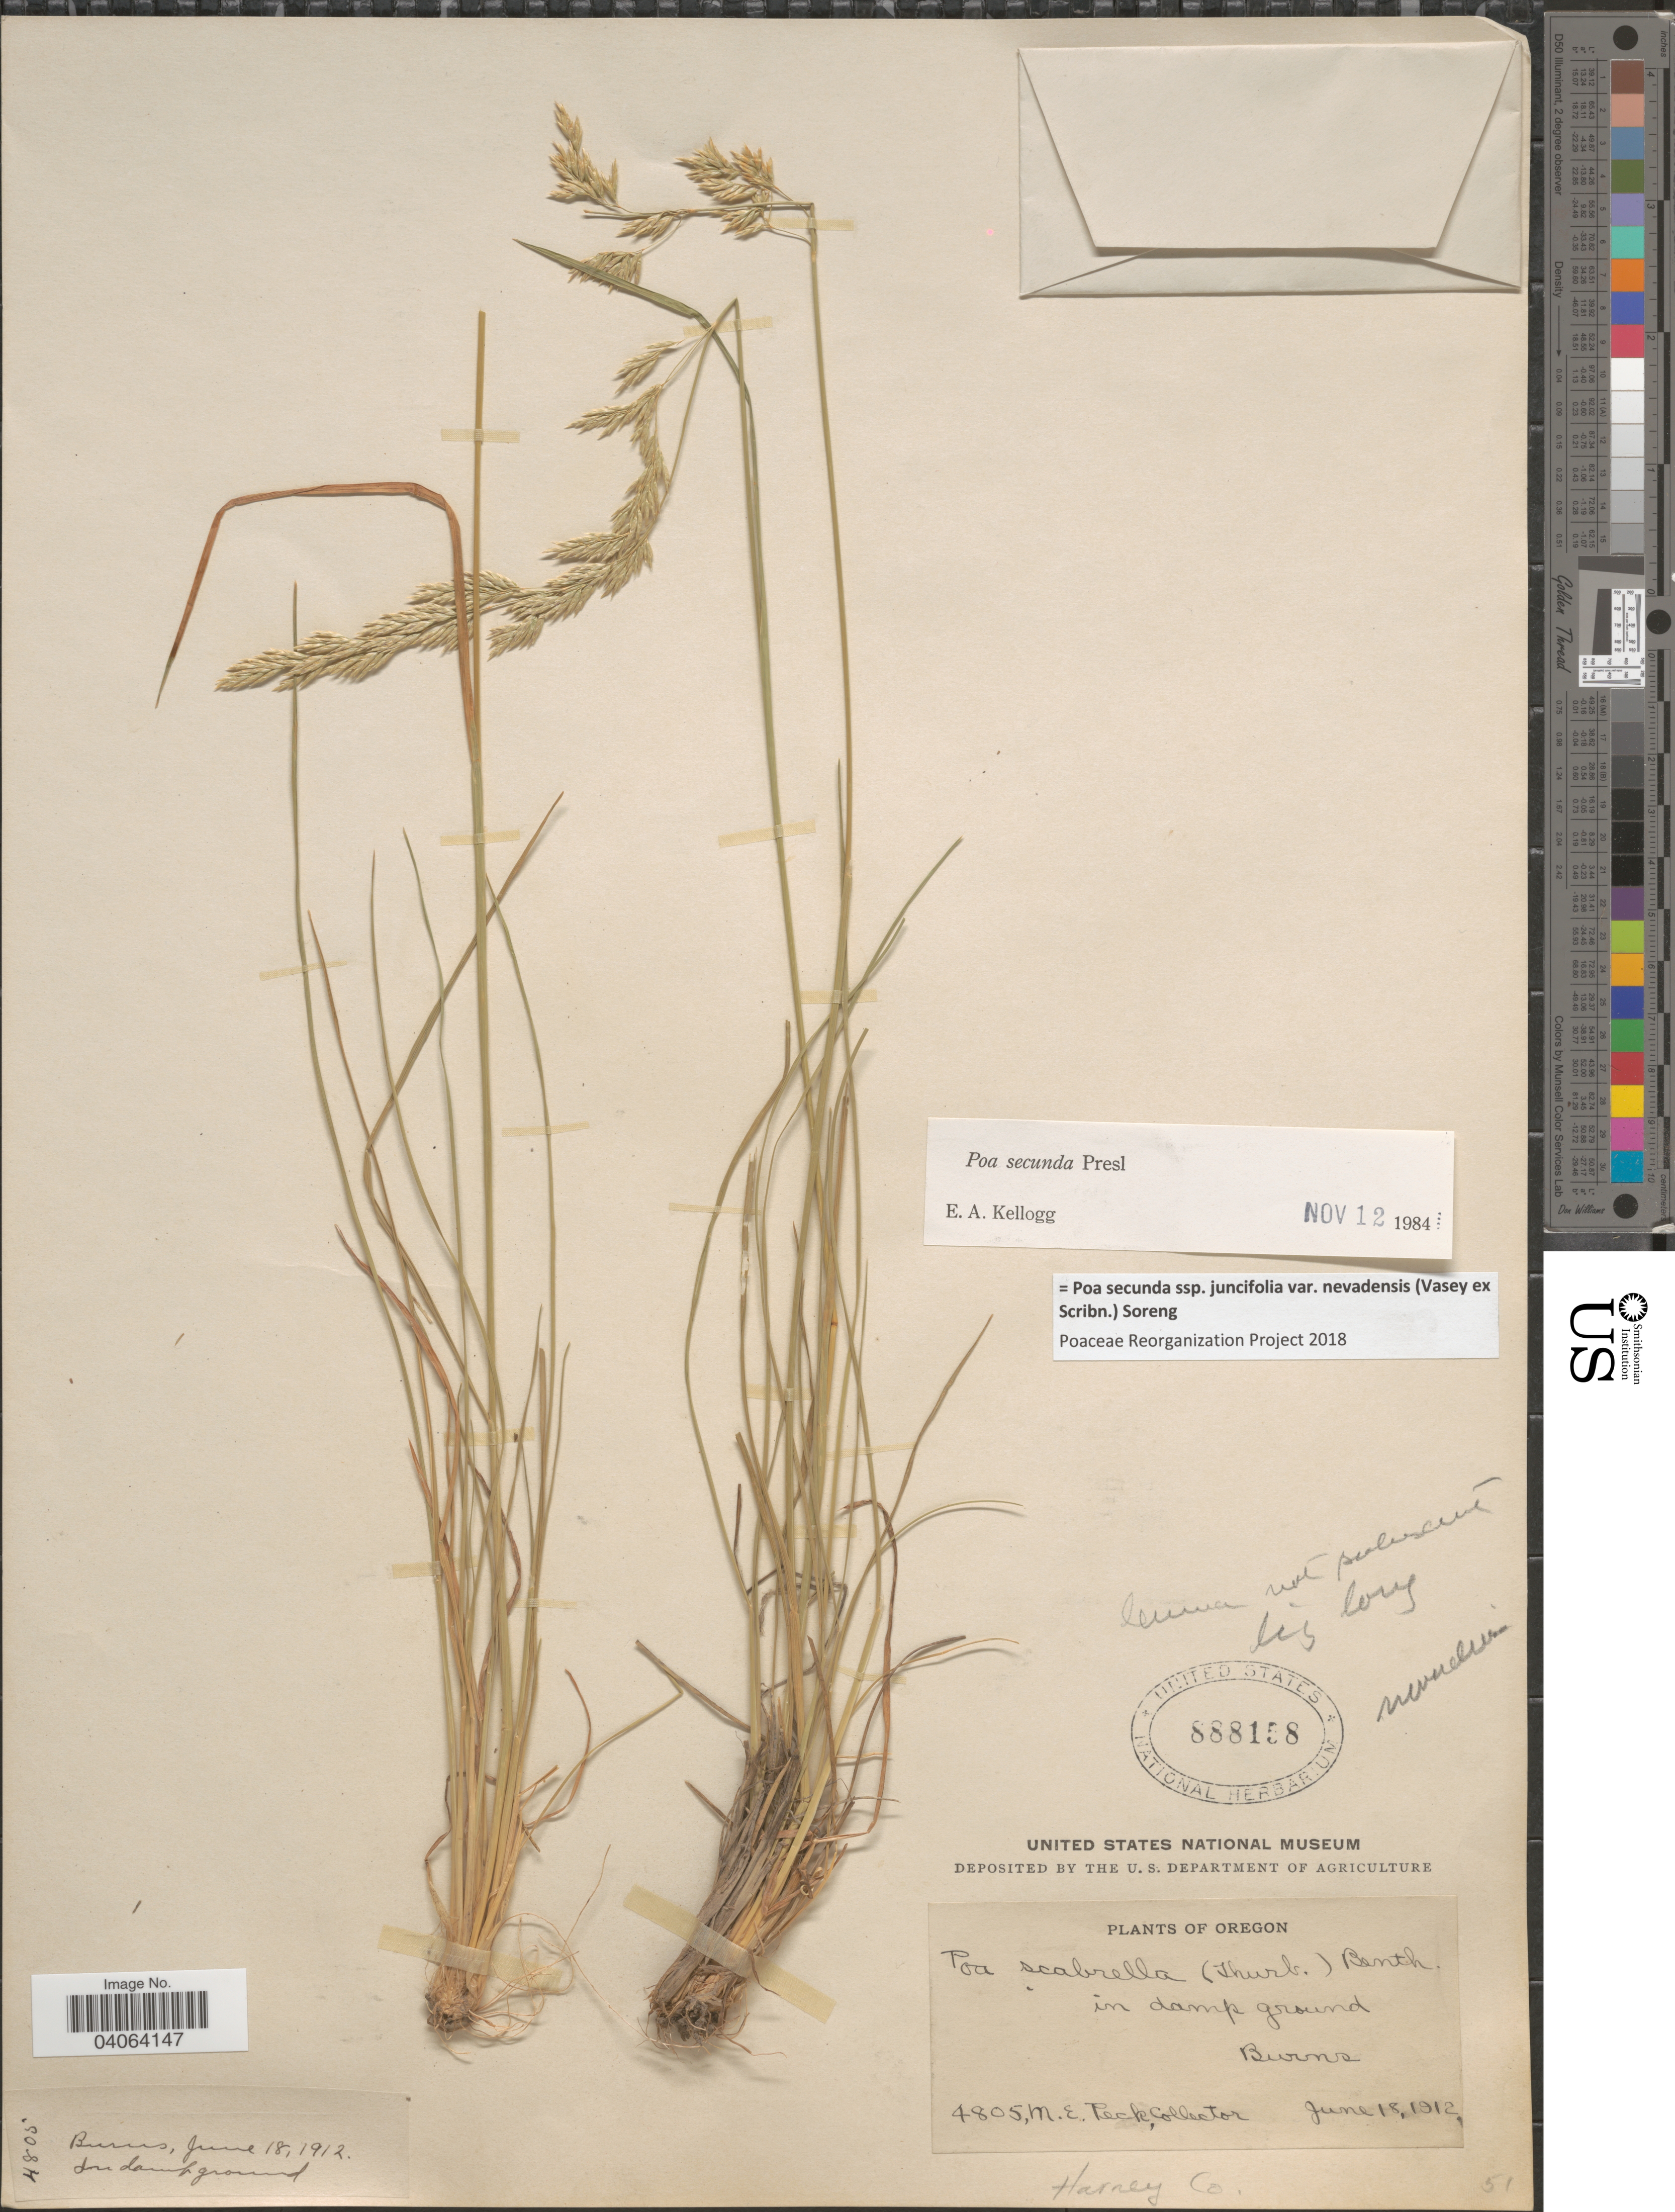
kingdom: Plantae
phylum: Tracheophyta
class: Liliopsida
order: Poales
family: Poaceae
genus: Poa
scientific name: Poa secunda subsp. juncifolia var. nevadensis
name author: (Vasey ex Scribn.) Soreng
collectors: M. E. Peck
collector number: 4805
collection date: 1912-06-18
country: United States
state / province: Oregon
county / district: Harney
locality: Burns. Harney Co.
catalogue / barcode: US 888158